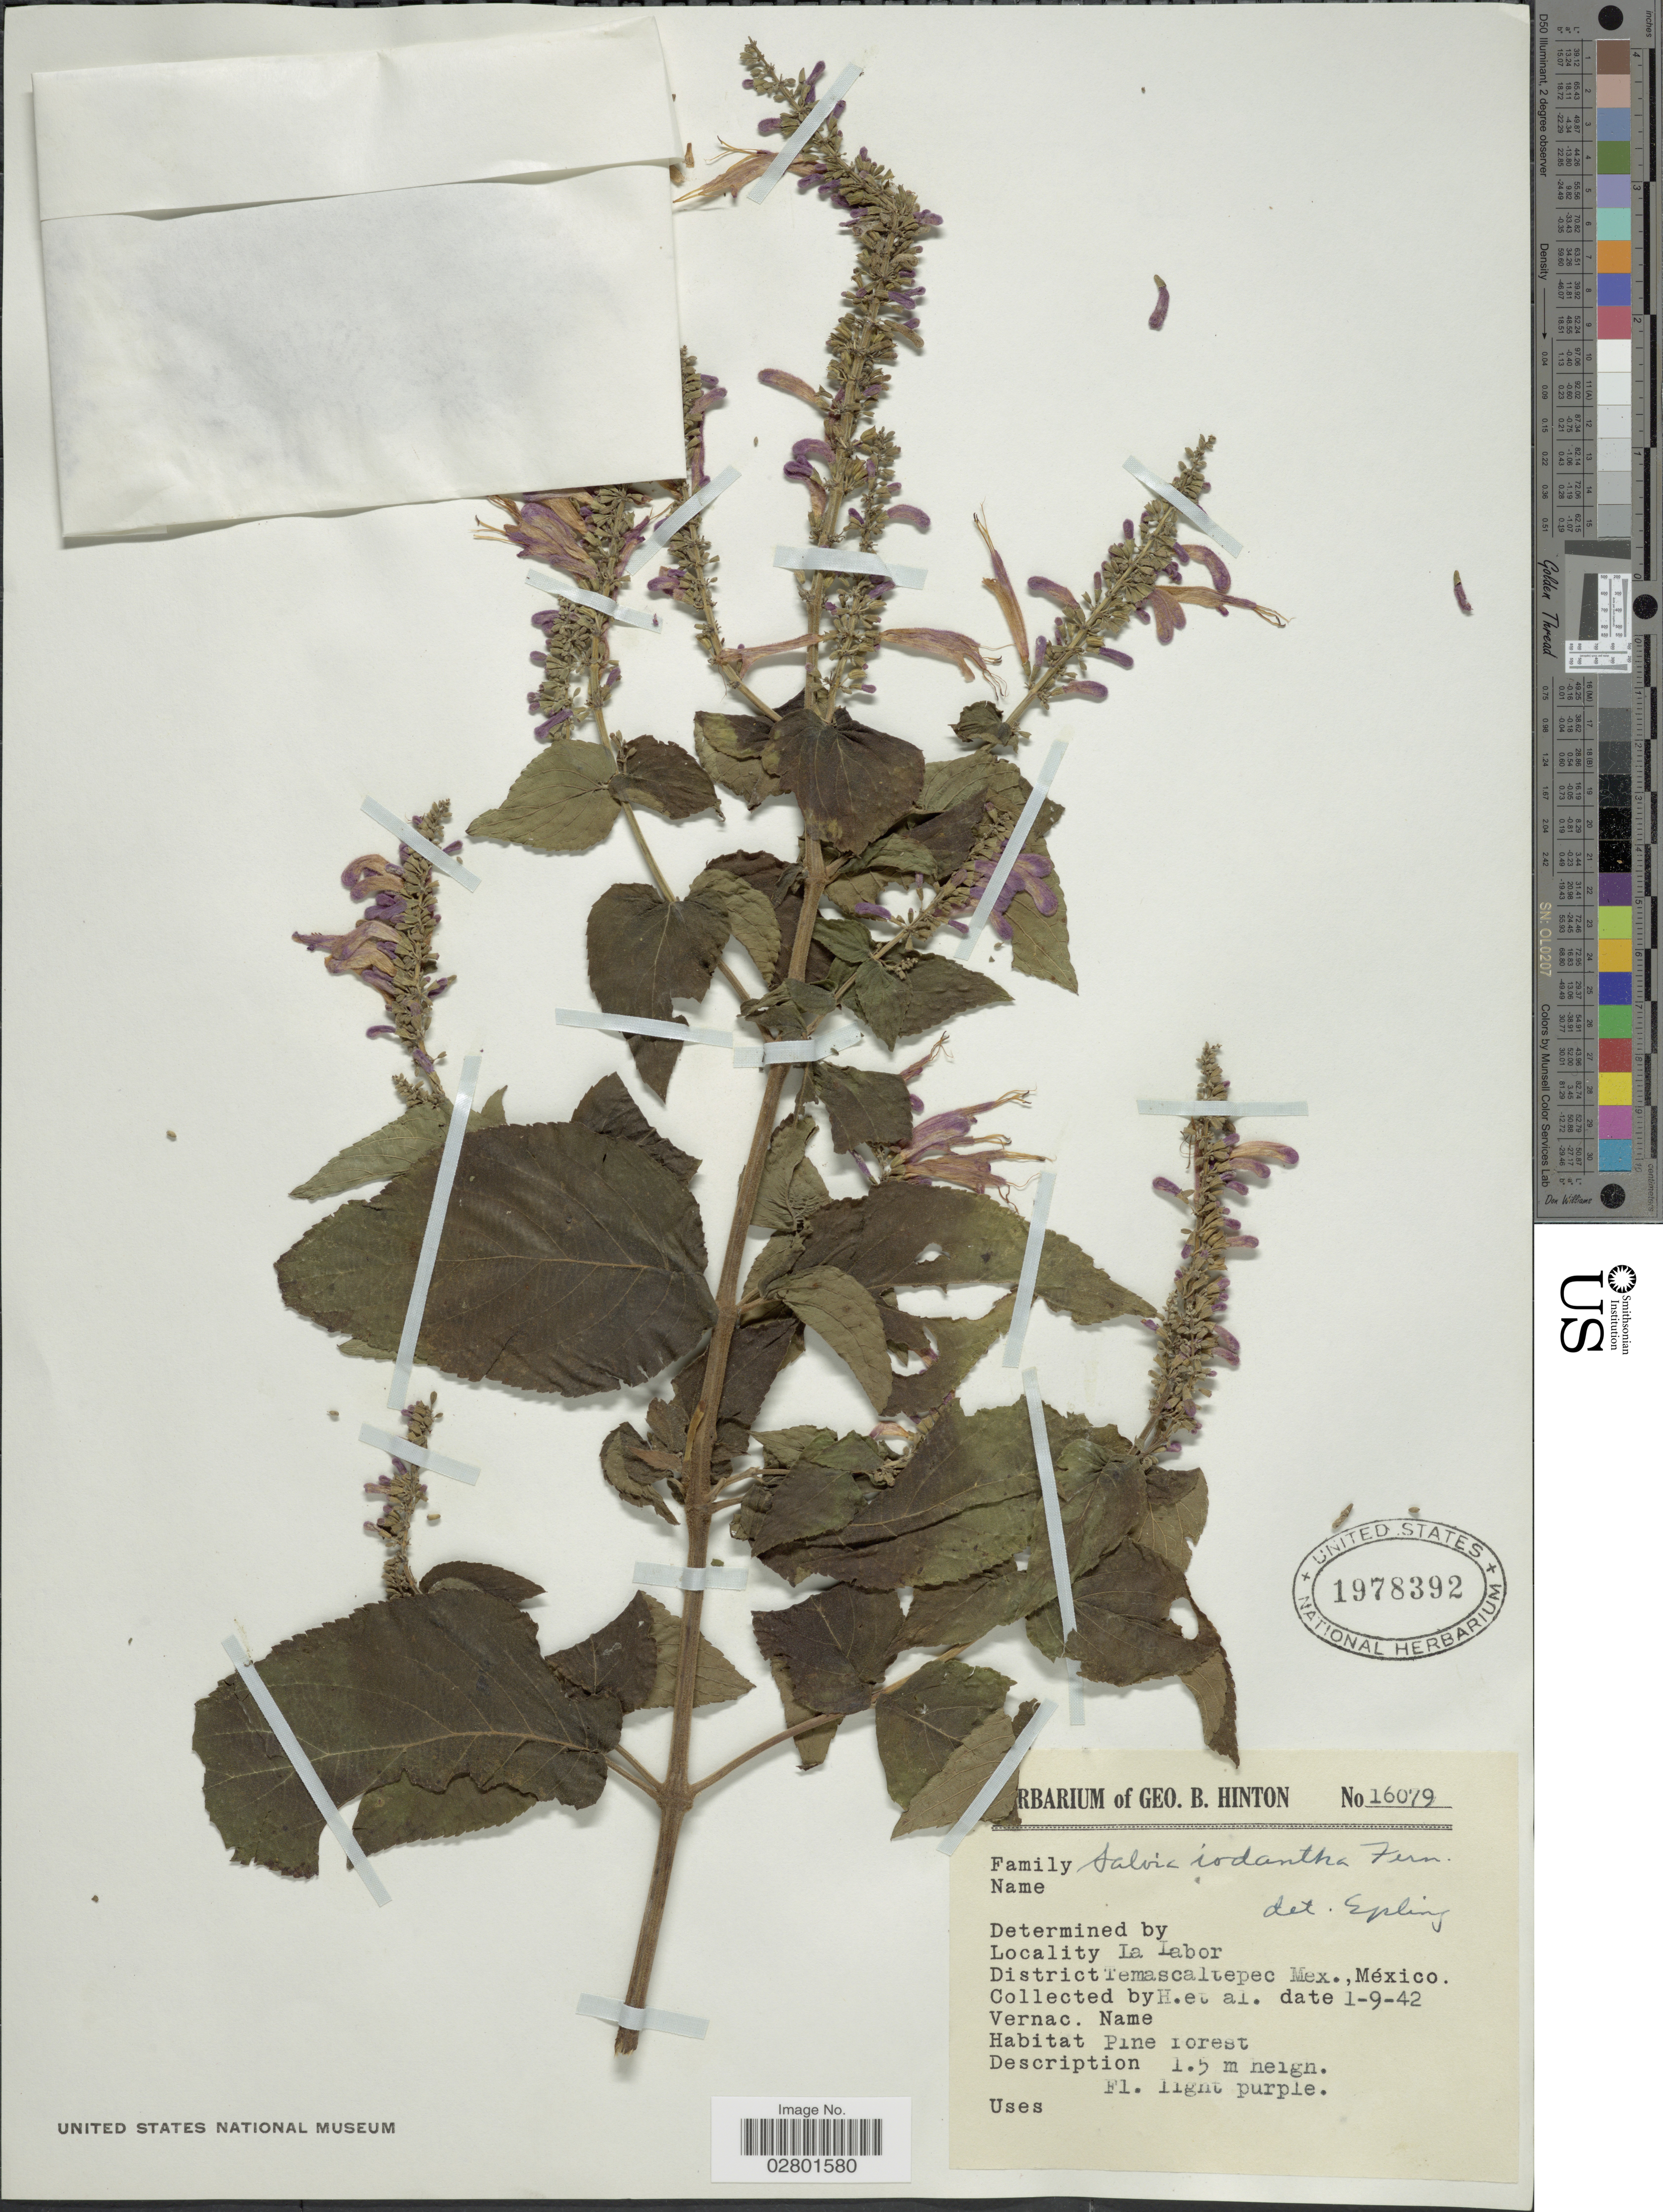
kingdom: Plantae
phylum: Tracheophyta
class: Magnoliopsida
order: Lamiales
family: Lamiaceae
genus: Salvia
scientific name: Salvia iodantha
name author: Fernald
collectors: G. B. Hinton & et al.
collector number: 16079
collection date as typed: Transcribed d/m/y: 1/9/42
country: Mexico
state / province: México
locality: La Labor, District Temascaltepec.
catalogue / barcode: US 1978392